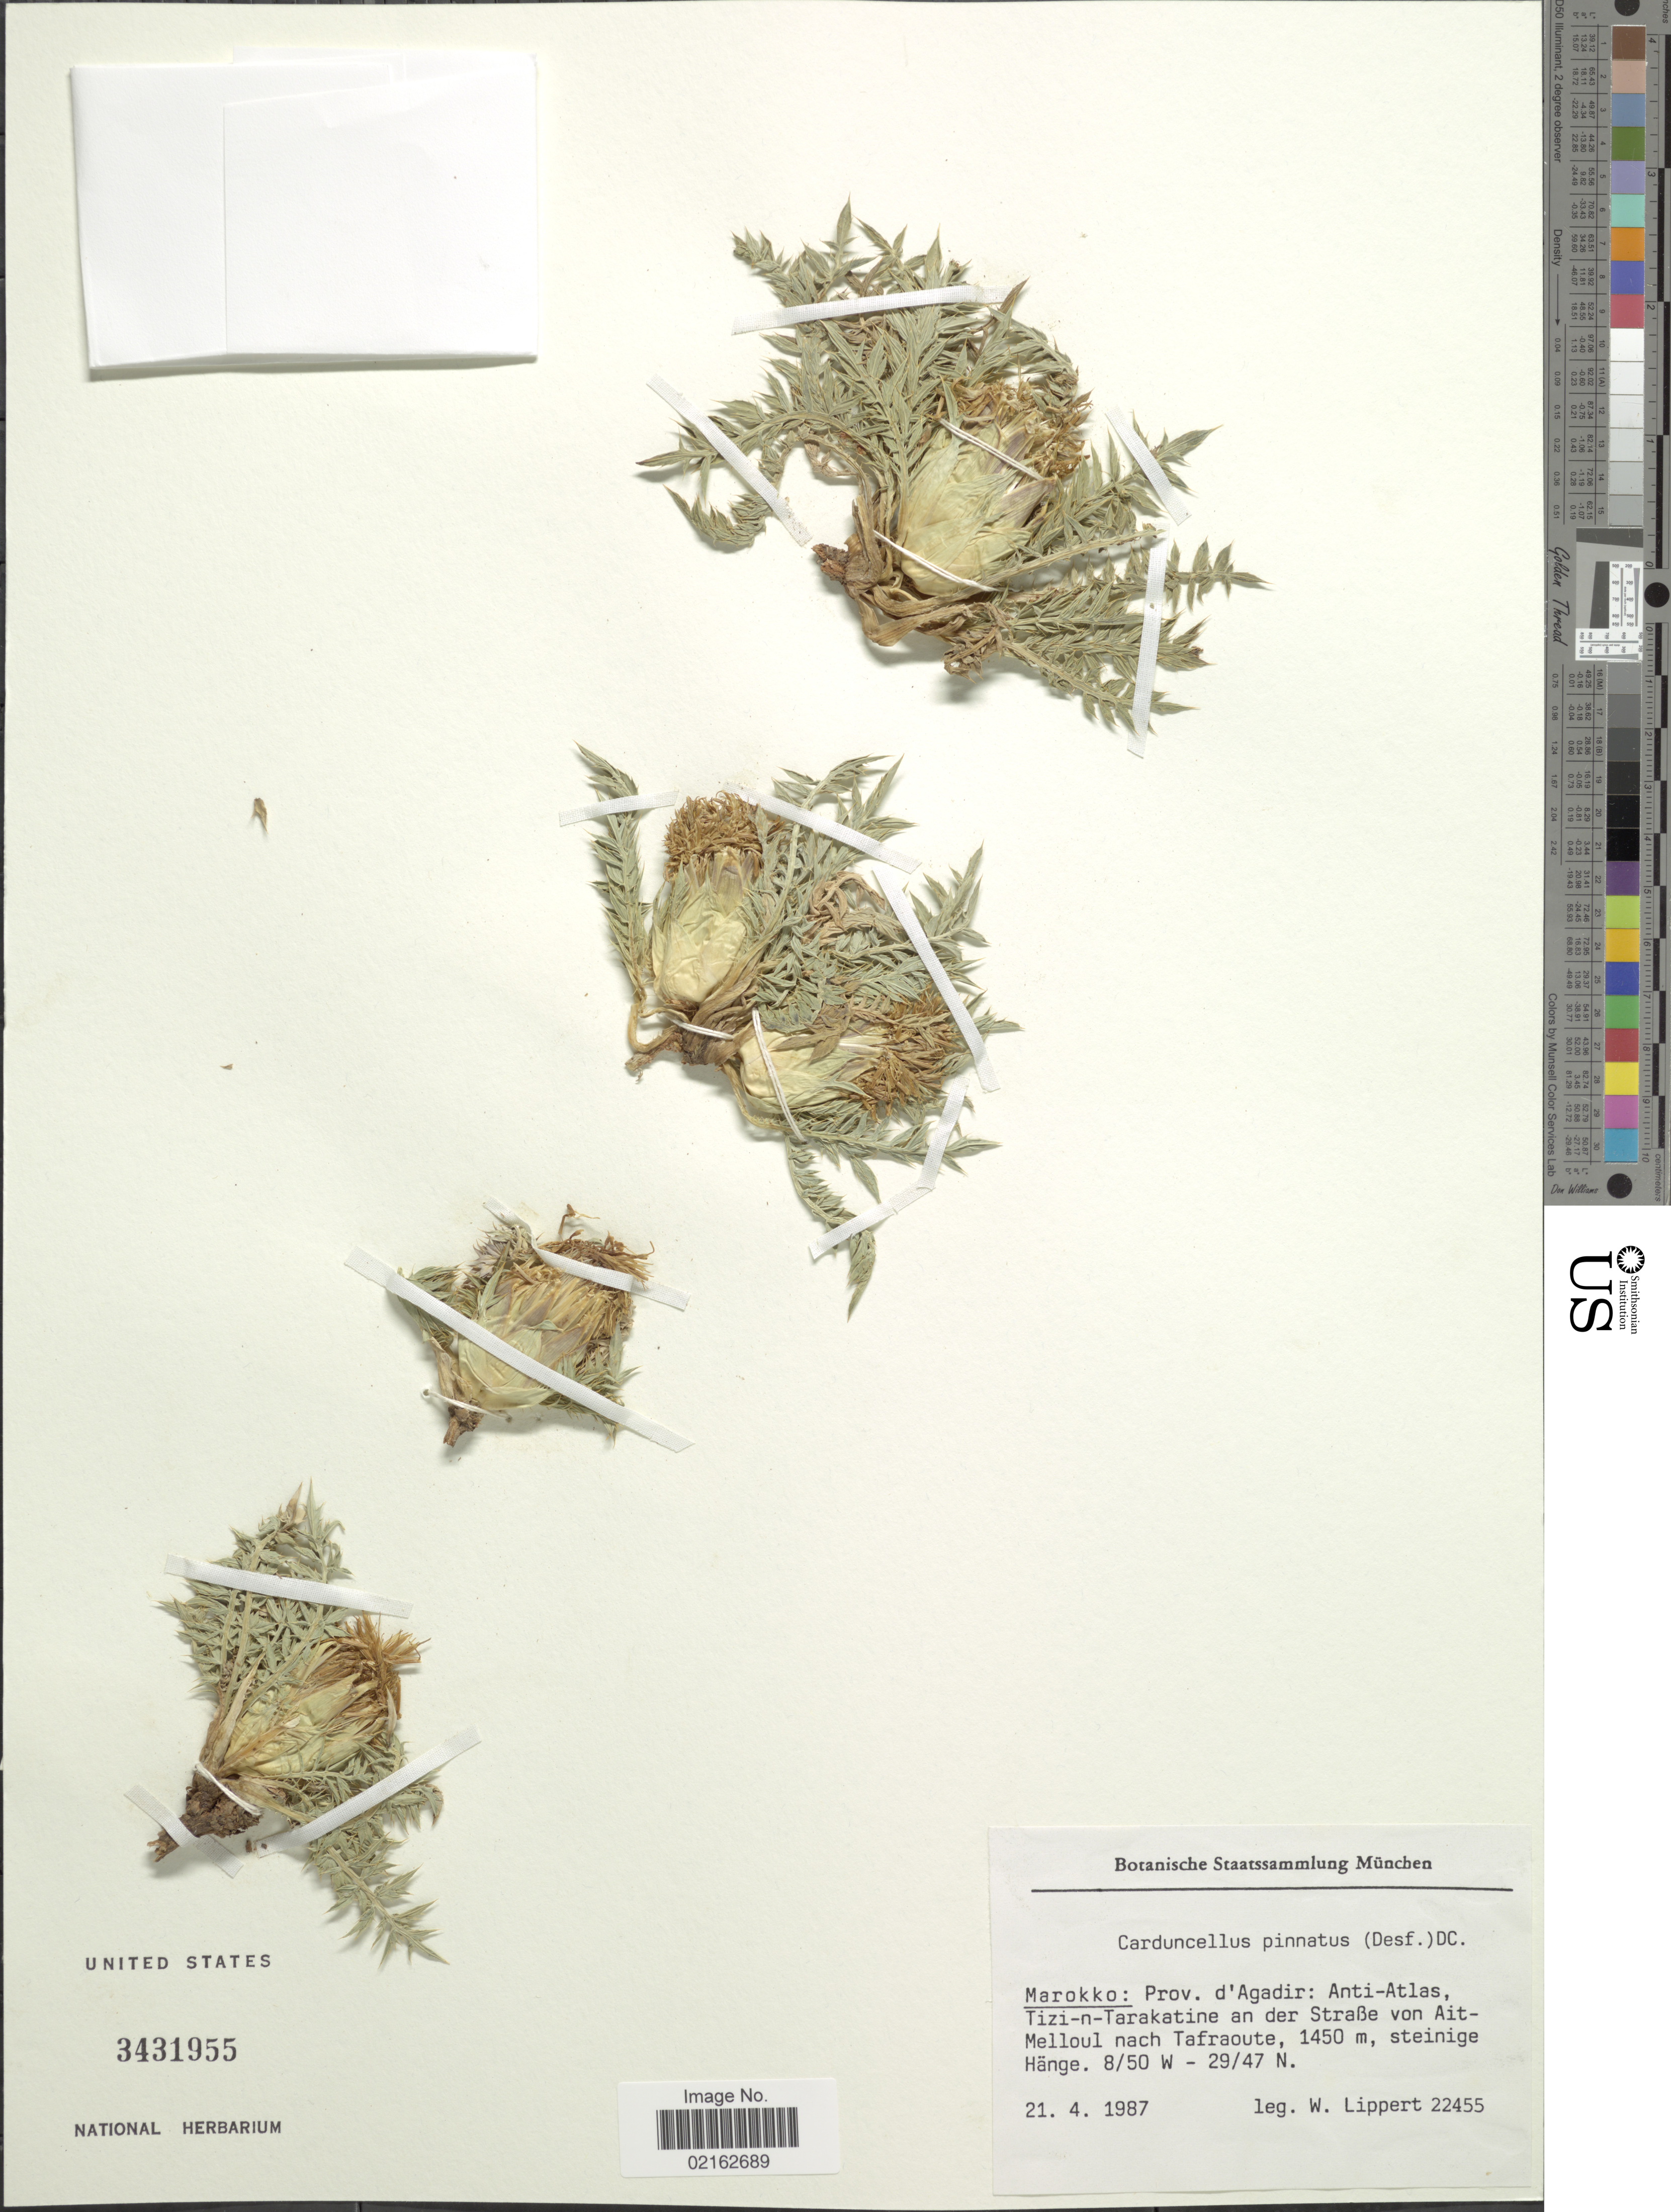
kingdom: Plantae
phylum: Tracheophyta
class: Magnoliopsida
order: Asterales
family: Asteraceae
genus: Carduncellus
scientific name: Carduncellus pinnatus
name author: DC.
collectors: W. Lippert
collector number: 22455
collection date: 1987-04-21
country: Morocco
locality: Prov. d'Agadir, Anti-Atlas, Tizi-n-Tarakatine an der Strabe von Ait-Melloul nach Tafraoute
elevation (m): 1450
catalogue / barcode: US 3431955